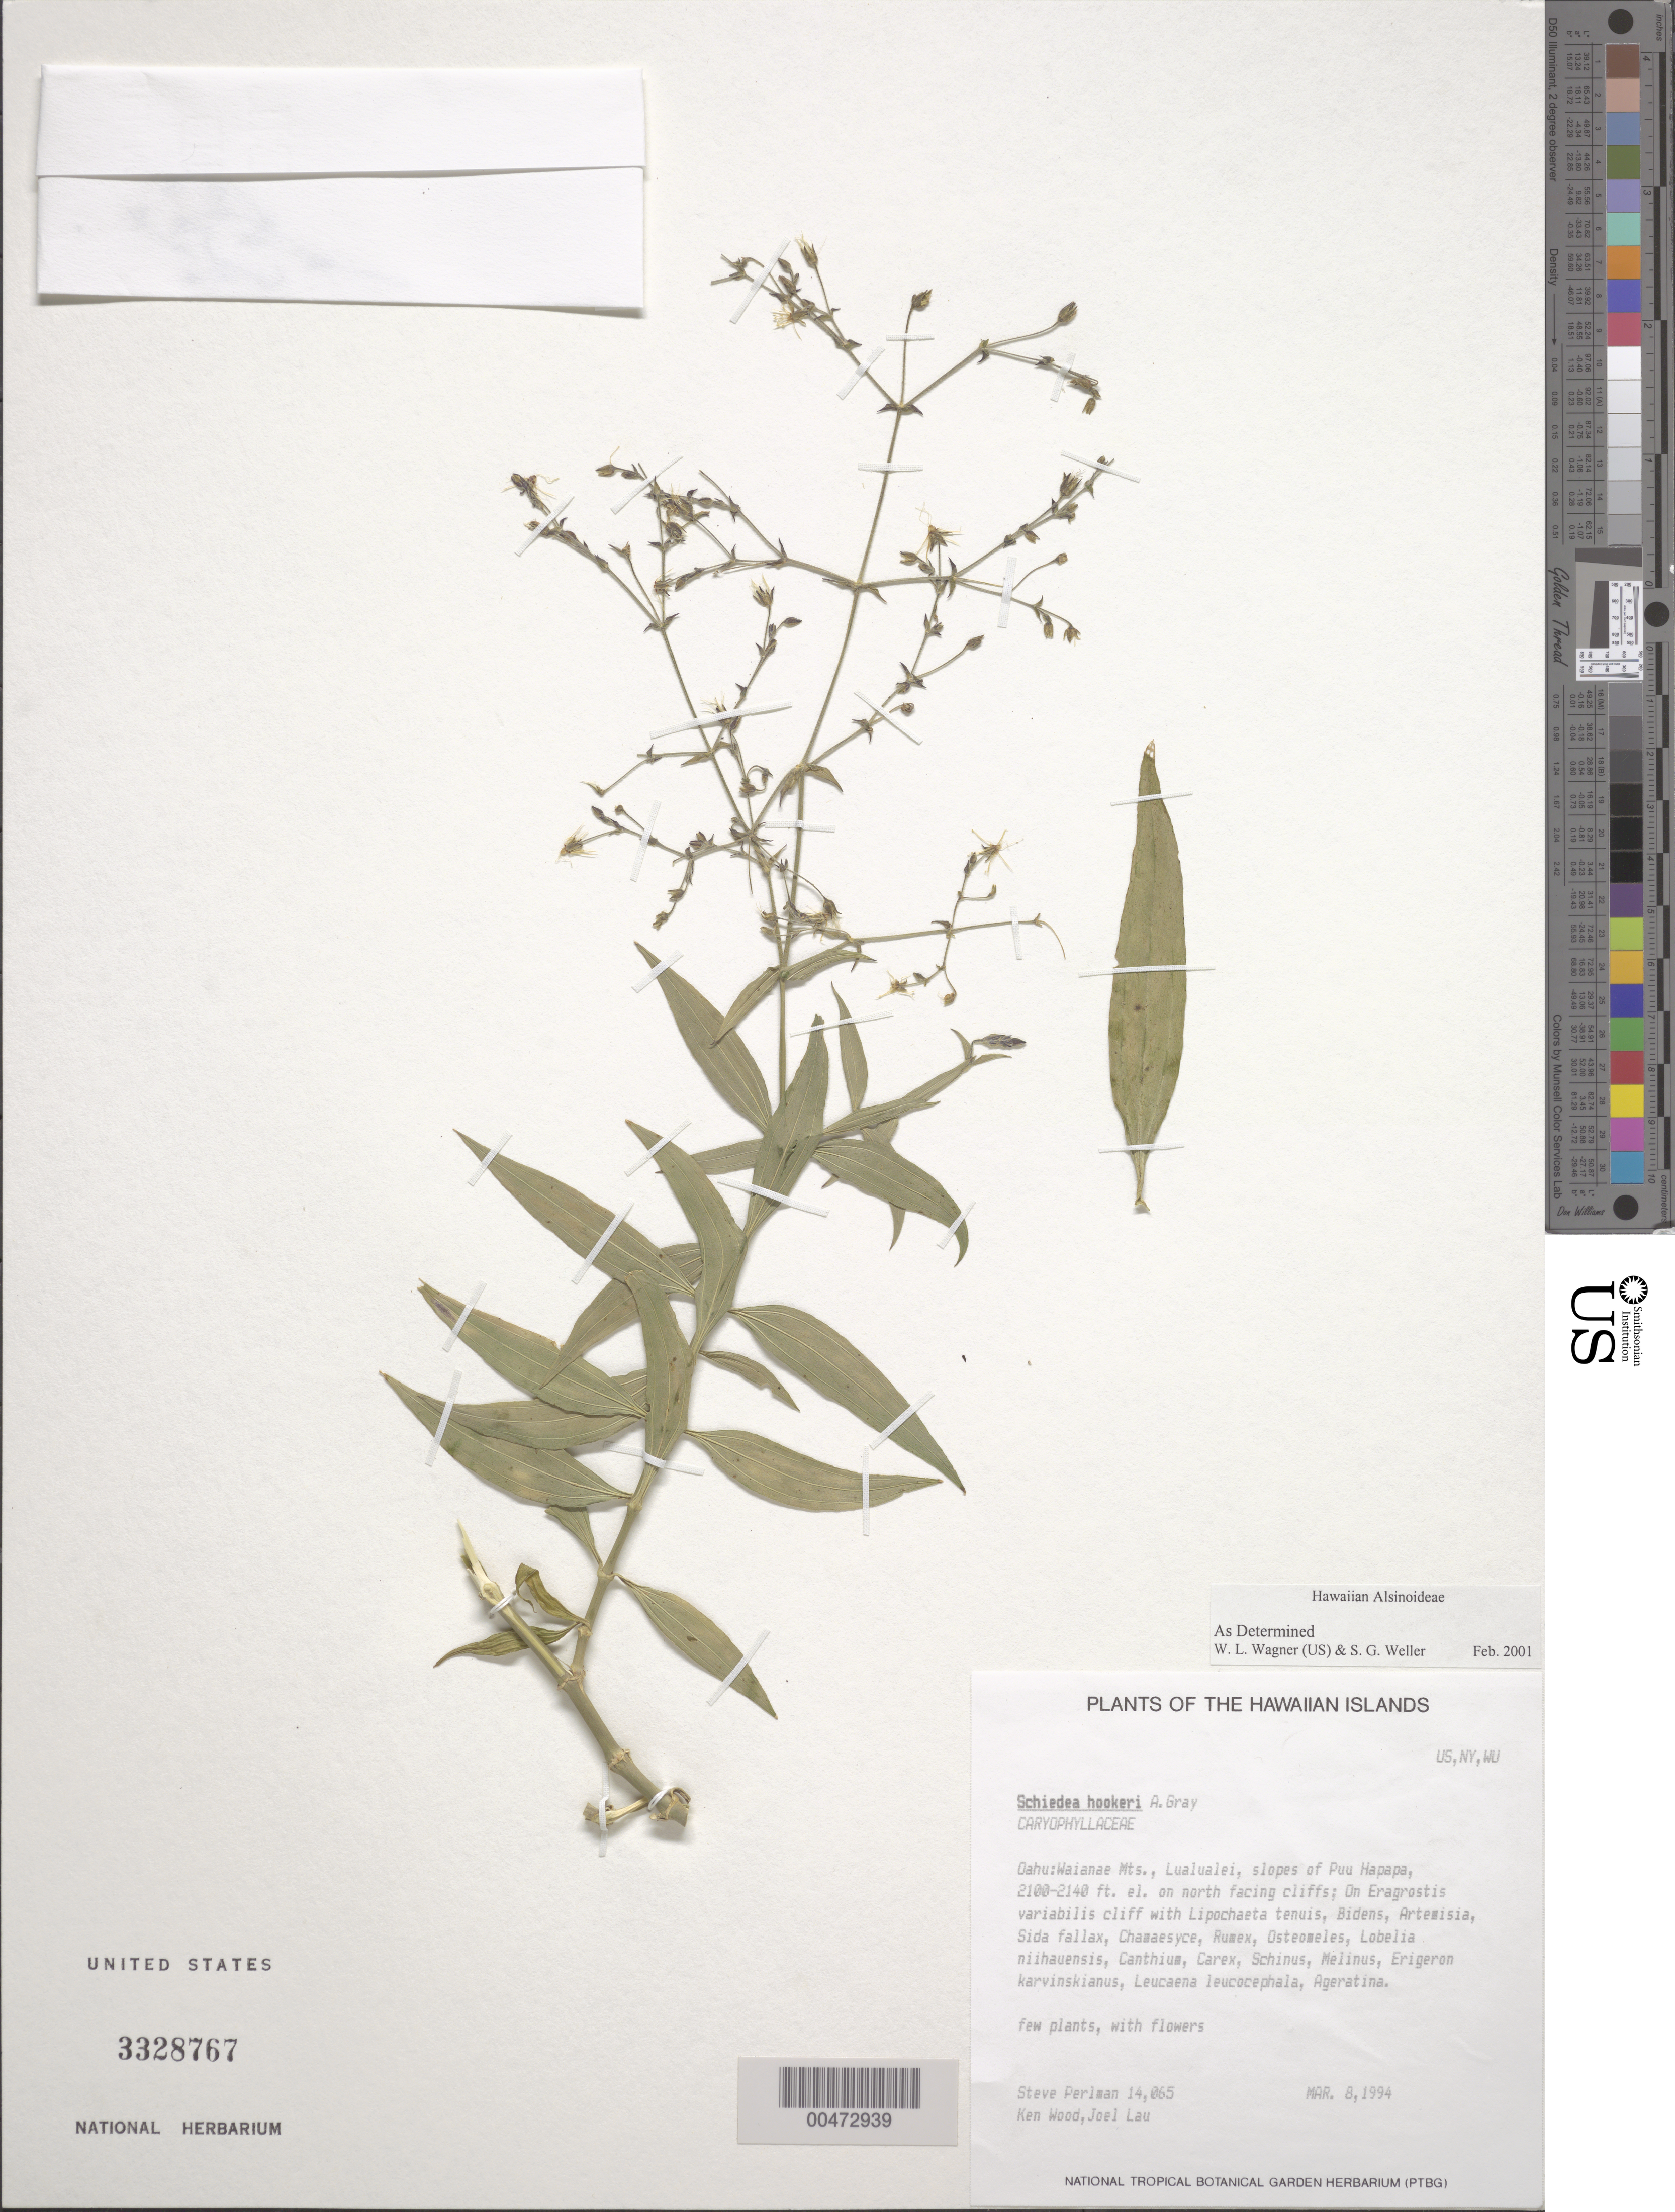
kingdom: Plantae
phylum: Tracheophyta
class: Magnoliopsida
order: Caryophyllales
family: Caryophyllaceae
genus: Schiedea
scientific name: Schiedea hookeri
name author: A. Gray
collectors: S. P. Perlman, K. Wood & J. Lau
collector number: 14065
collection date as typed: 8 Mar 1994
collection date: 1994-03-08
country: United States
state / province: Hawaii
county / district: Honolulu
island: Oahu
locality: Waianae mts, Lualualei, slopes of Puu Hapapa, on N facing cliffs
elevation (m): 640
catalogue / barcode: US 3328767